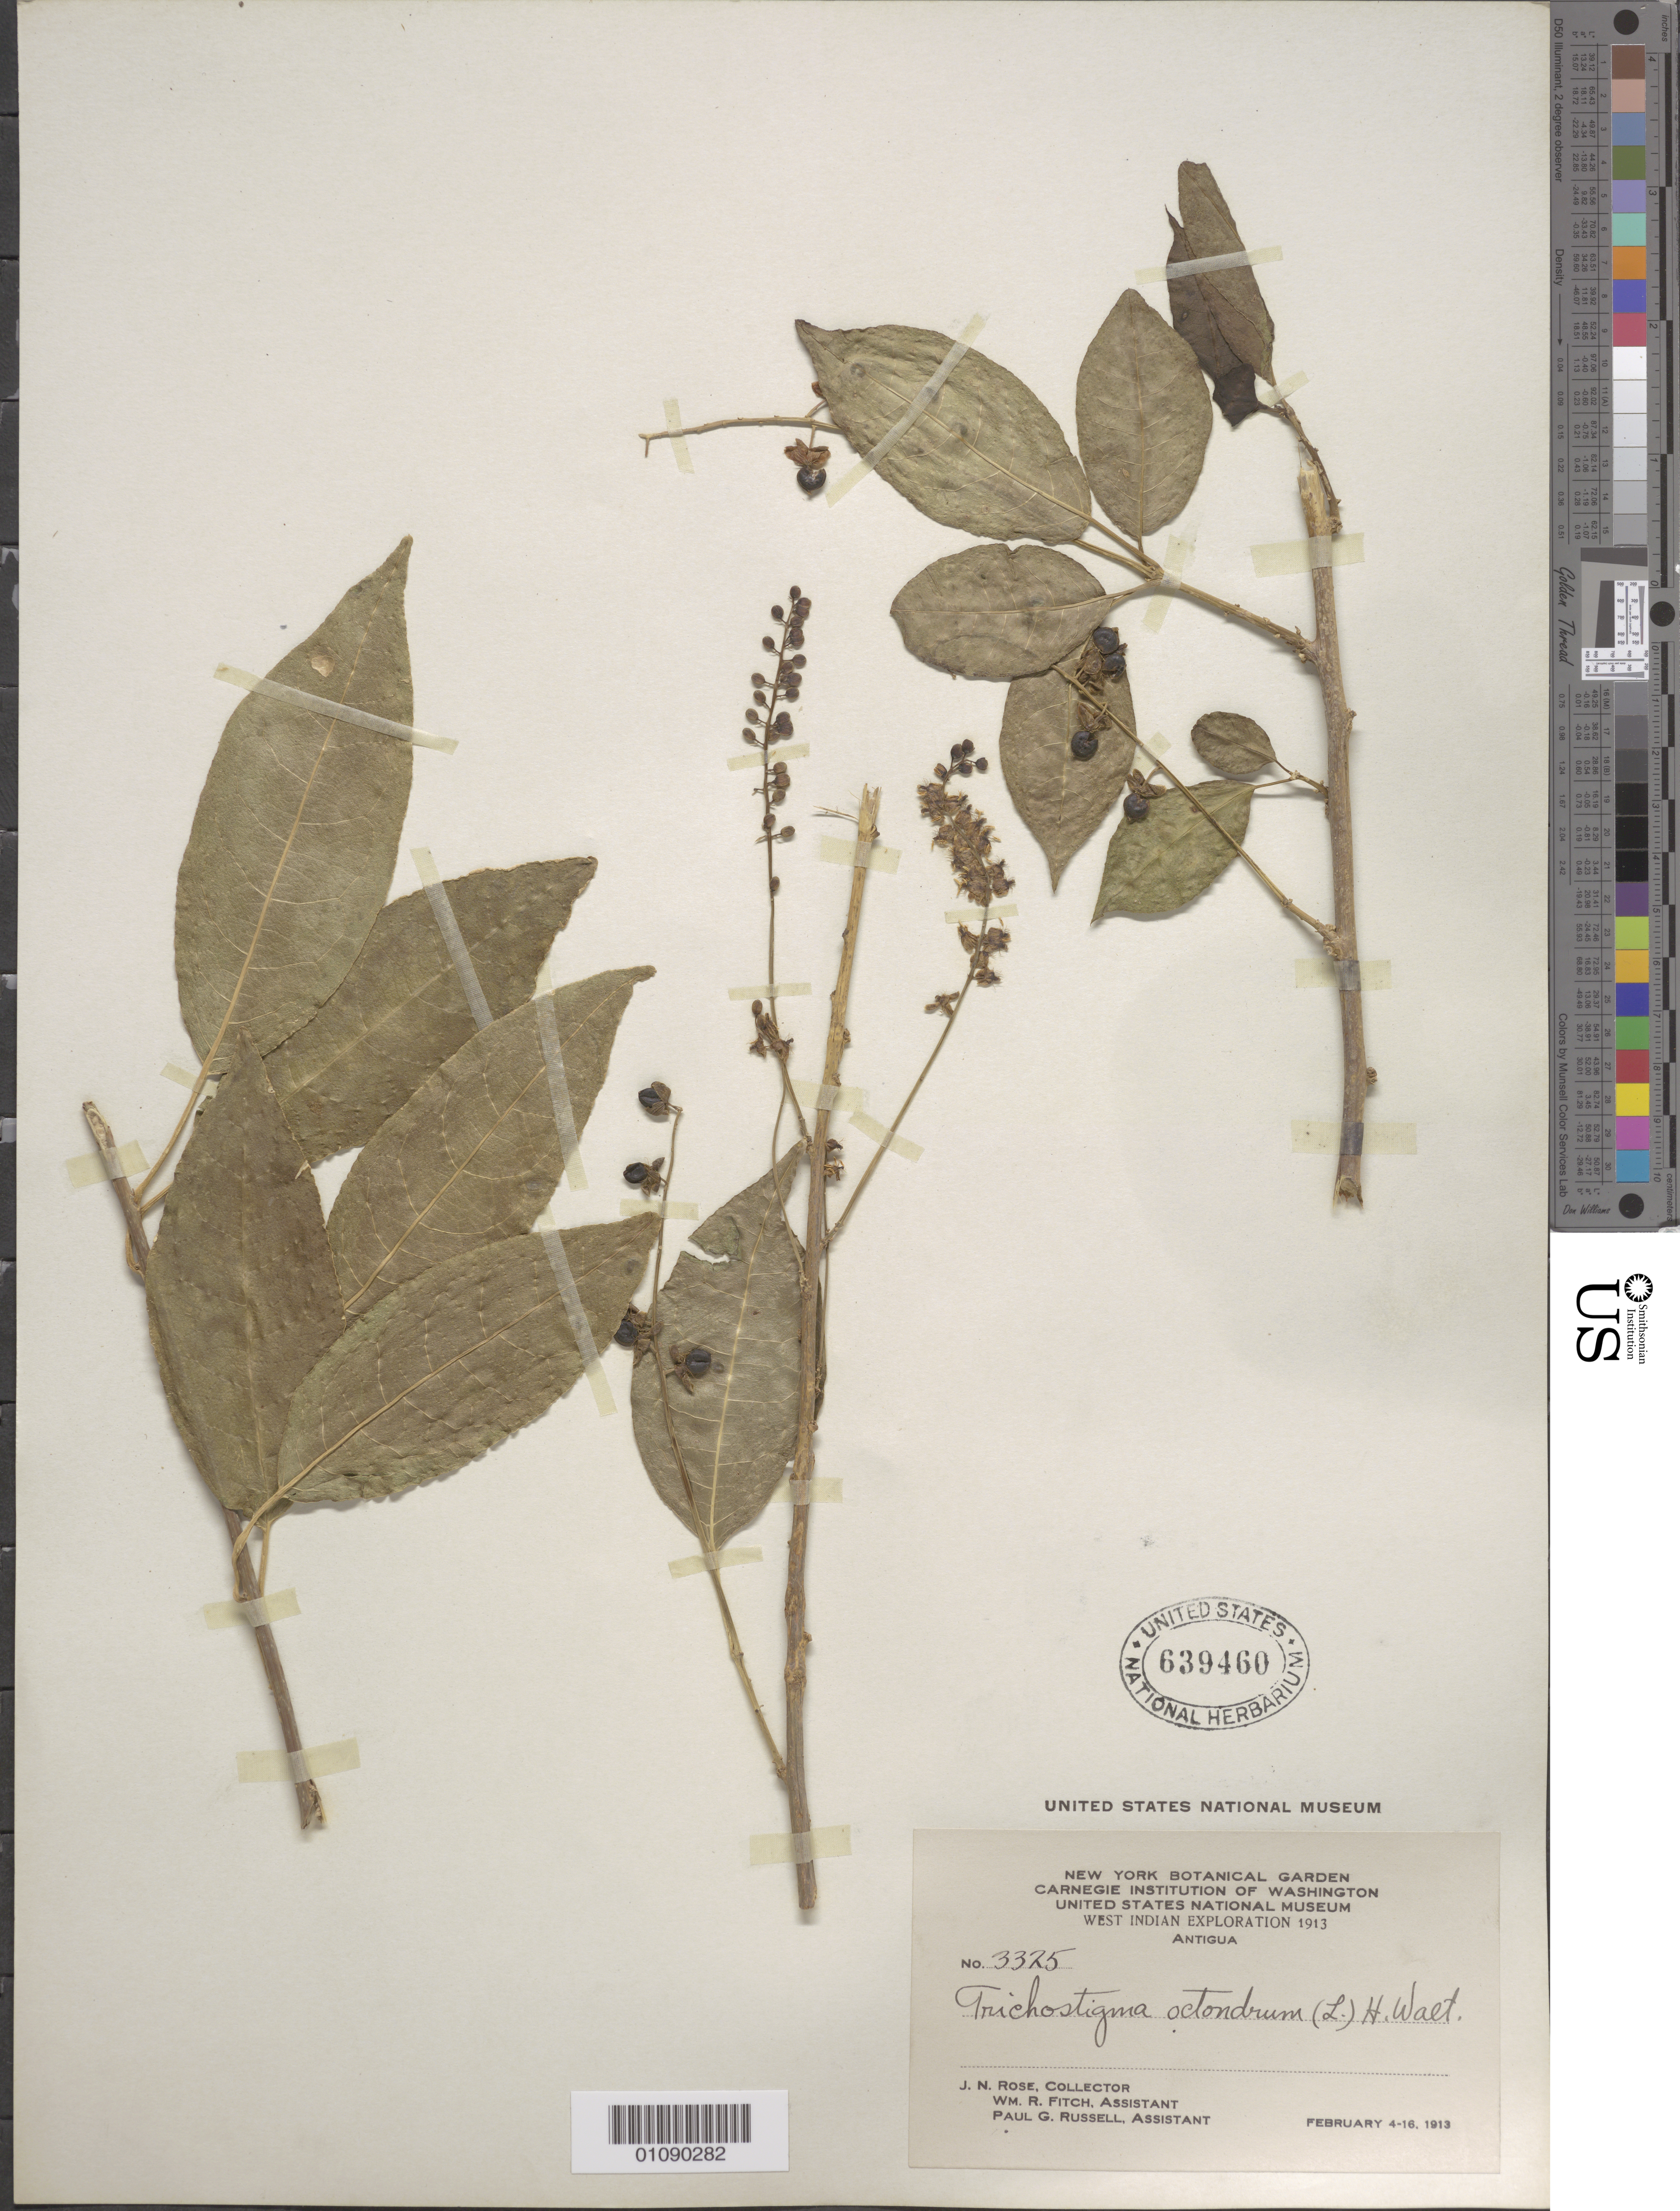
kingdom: Plantae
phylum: Tracheophyta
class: Magnoliopsida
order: Caryophyllales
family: Phytolaccaceae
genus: Trichostigma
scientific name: Trichostigma octandrum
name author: (L.) H. Walter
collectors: J. N. Rose, W. R. Fitch & P. G. Russell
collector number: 3325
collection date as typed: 04 Feb 1913 to 16 Feb 1913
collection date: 1913-02-04/1913-02-16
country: Antigua and Barbuda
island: Antigua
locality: Antigua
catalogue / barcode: US 639460